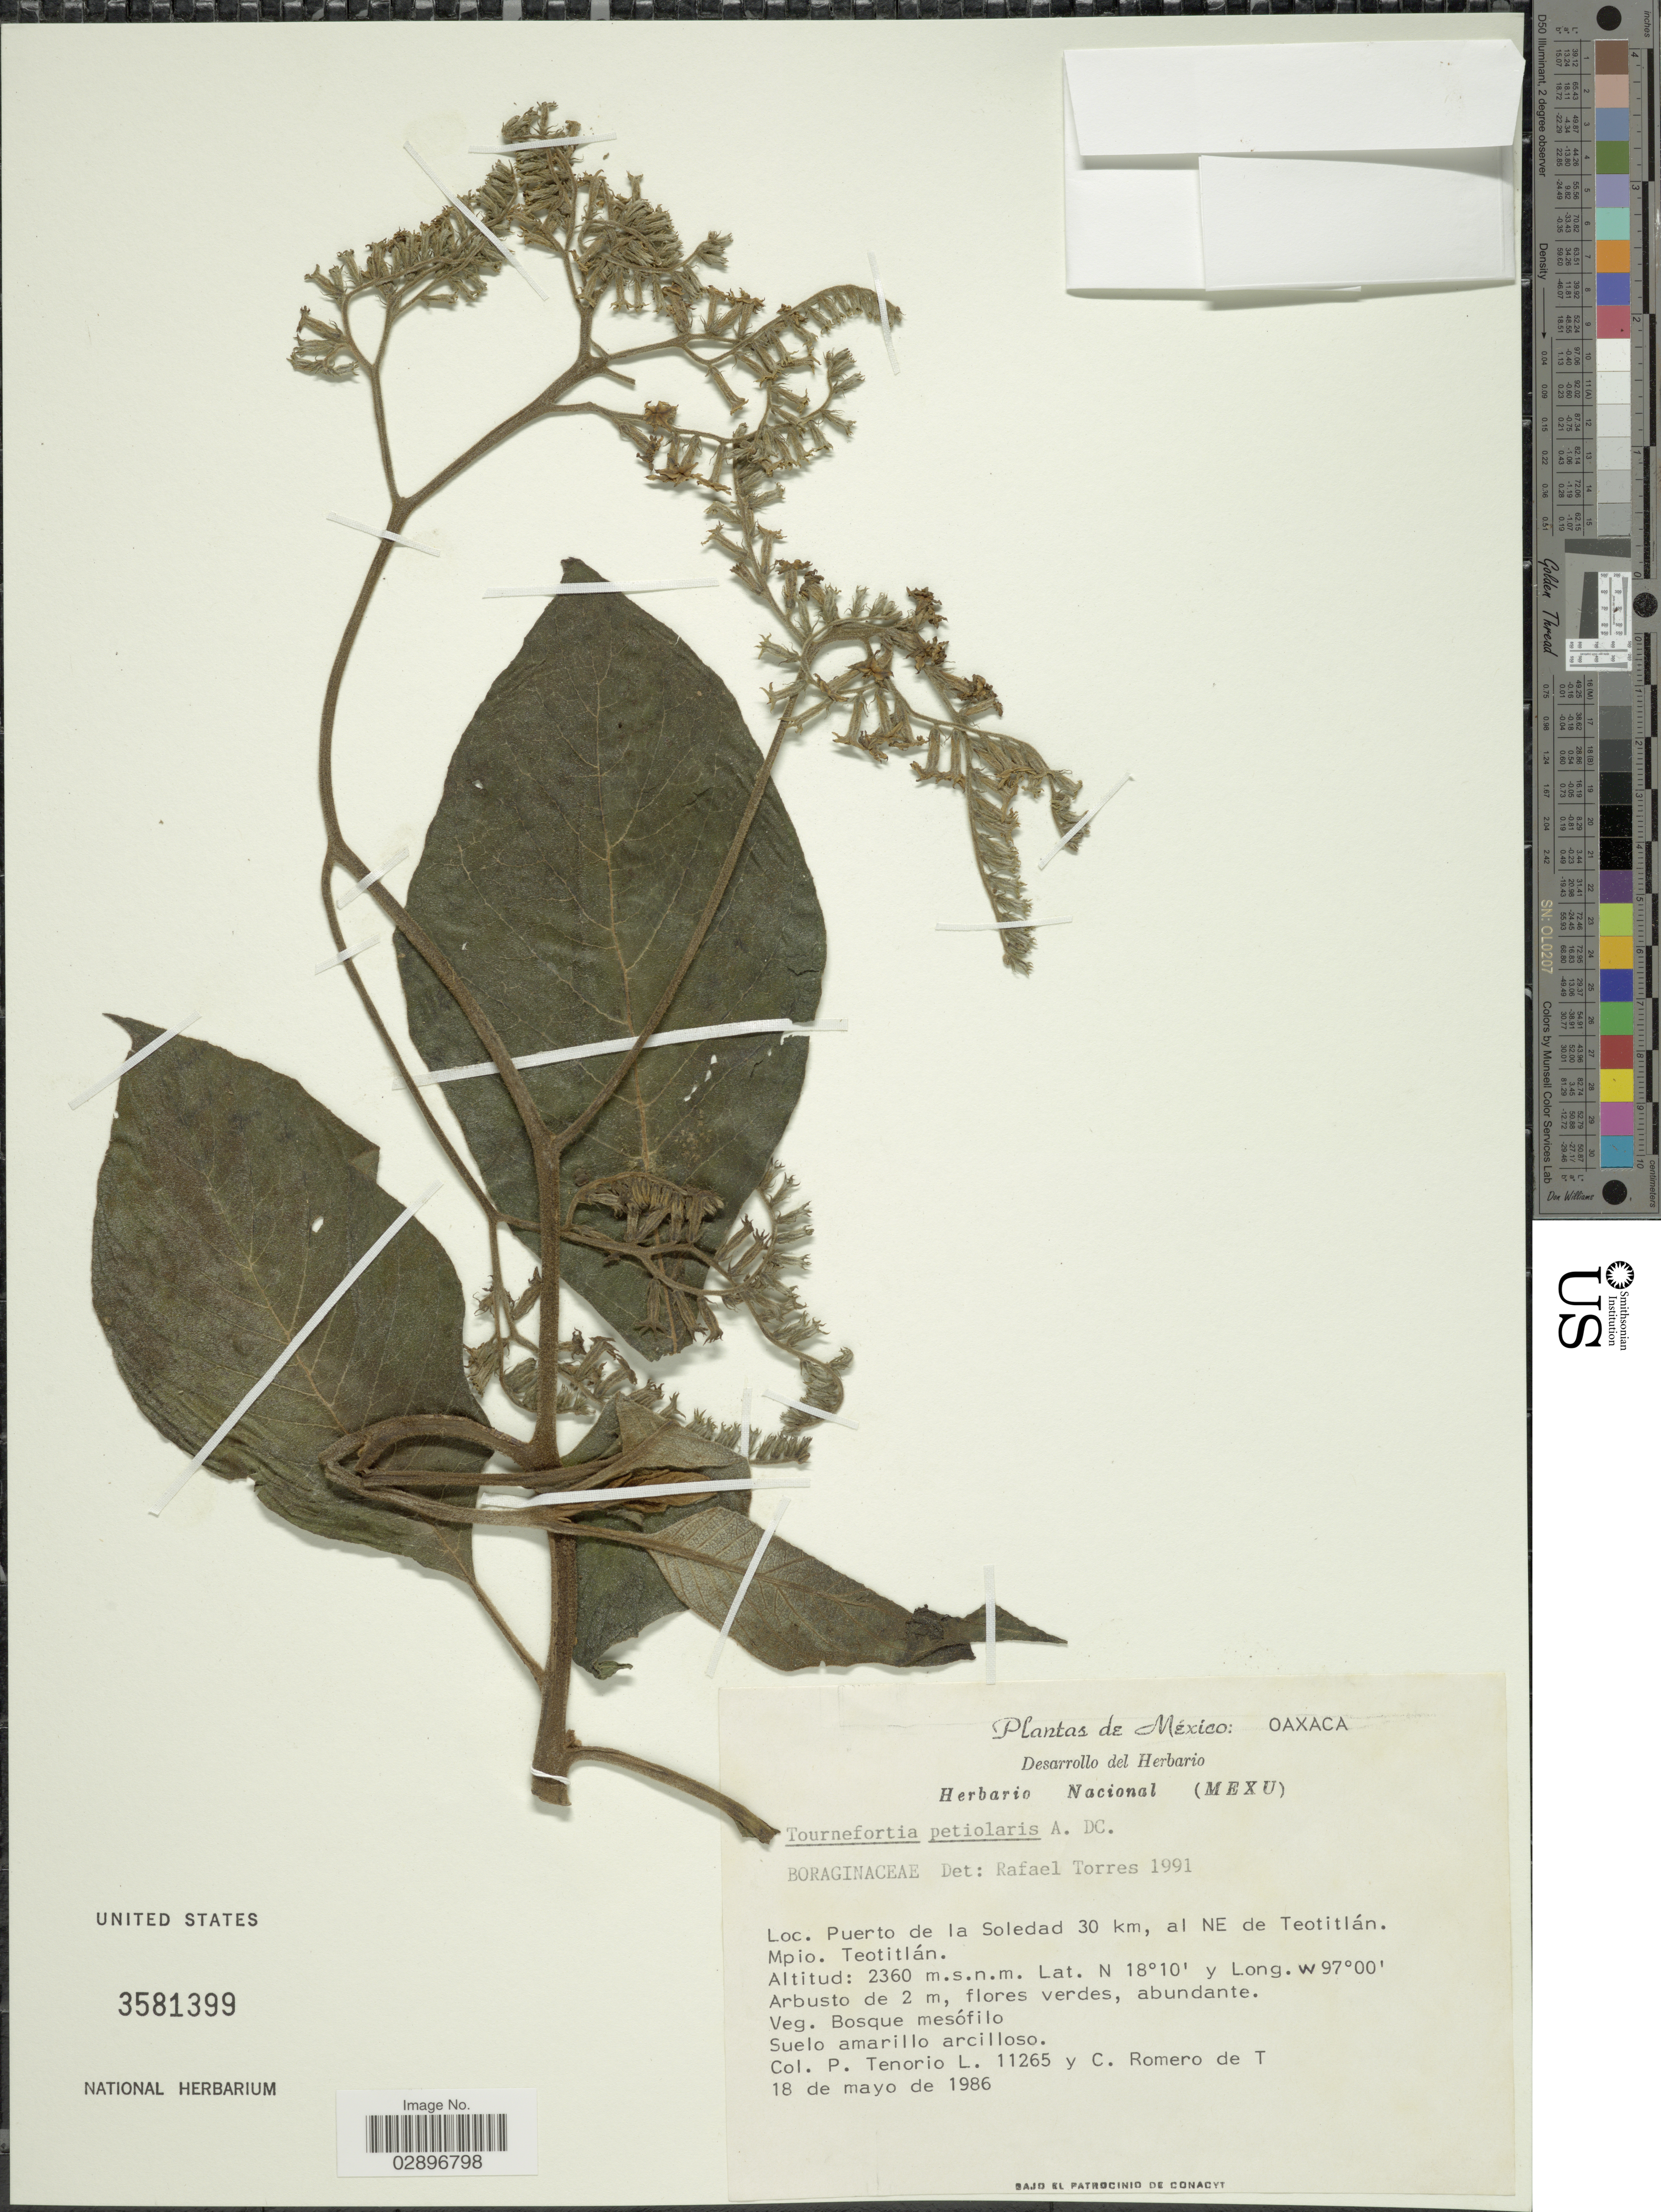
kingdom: Plantae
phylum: Tracheophyta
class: Magnoliopsida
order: Boraginales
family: Heliotropiaceae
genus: Tournefortia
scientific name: Tournefortia petiolaris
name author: DC.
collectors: P. Tenorio L. & C. Romero de T.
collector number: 11265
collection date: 1986-05-18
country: Mexico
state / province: Oaxaca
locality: Puerto de la Soledad 30 km, al NE de Teotitlán. Mpio. Teotitlán.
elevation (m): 2360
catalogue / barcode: US 3581399